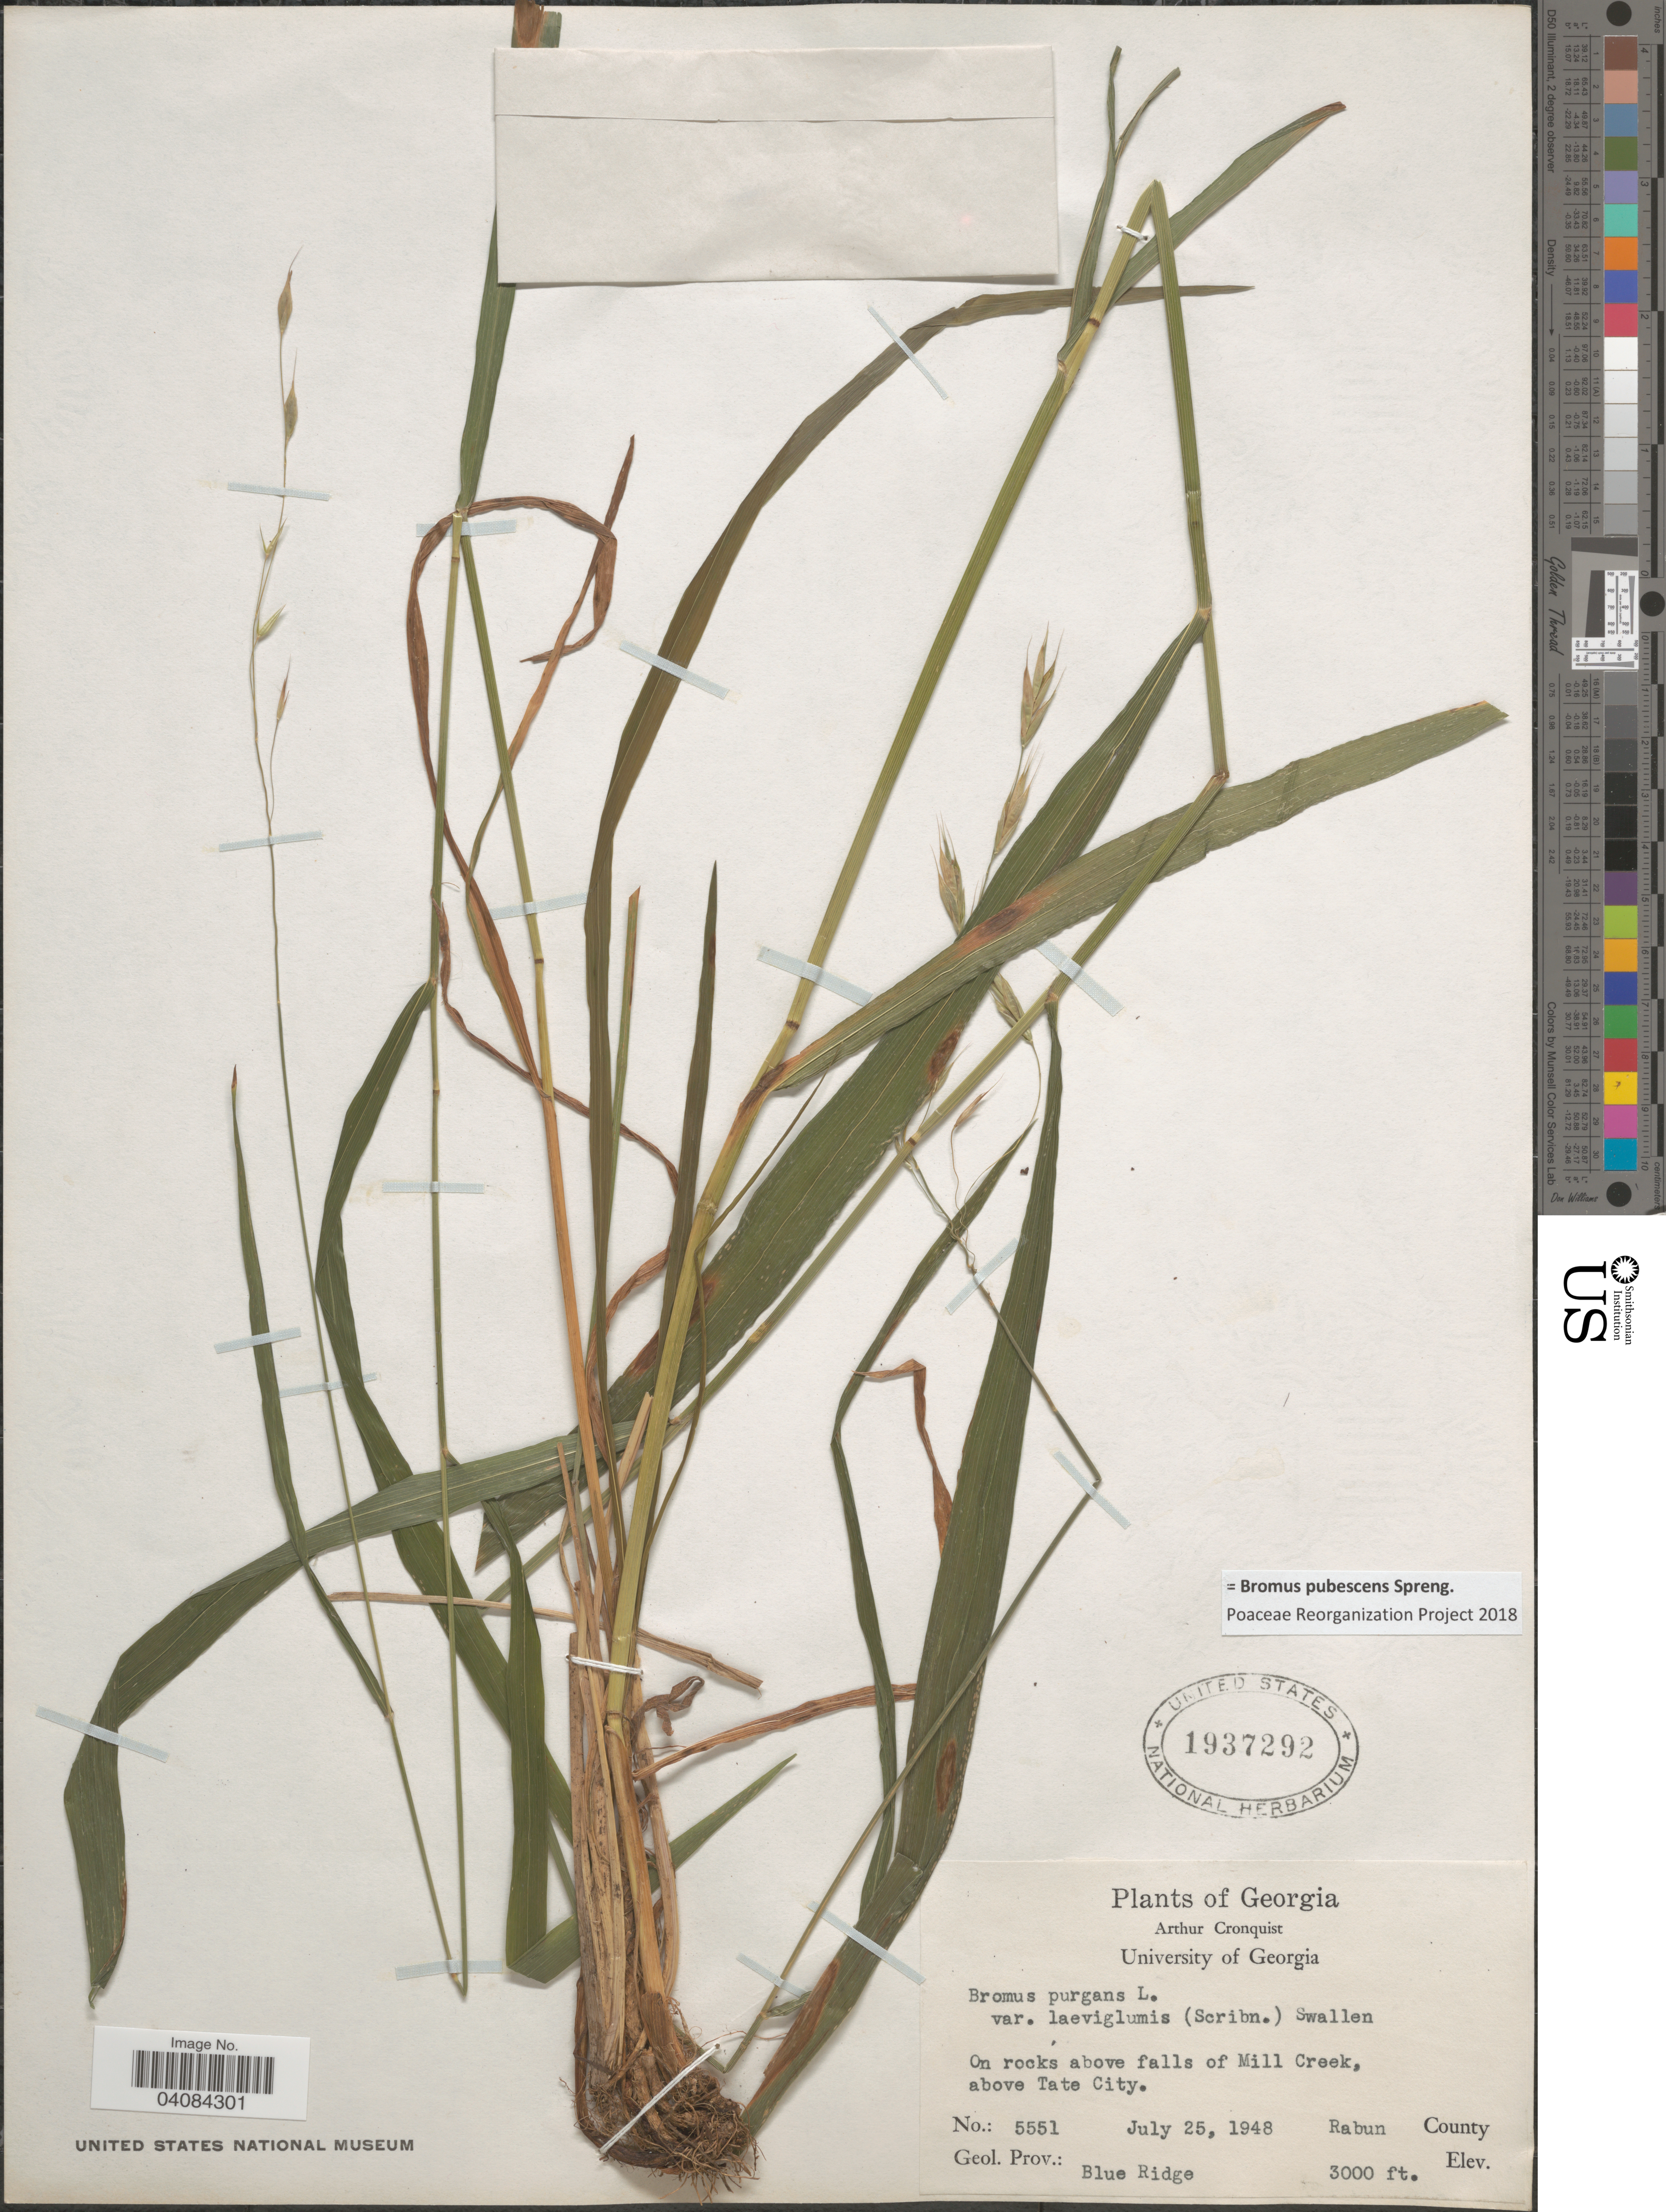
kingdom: Plantae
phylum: Tracheophyta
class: Liliopsida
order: Poales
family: Poaceae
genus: Bromus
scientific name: Bromus pubescens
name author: Muhl. ex Willd.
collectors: A. J. Cronquist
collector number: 5551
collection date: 1948-07-25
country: United States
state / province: Georgia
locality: On rocks above falls of Mill Creek, above Tate City. Rabun County. Geol. Prov.: Blue Ridge.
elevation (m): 914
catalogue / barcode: US 1937292